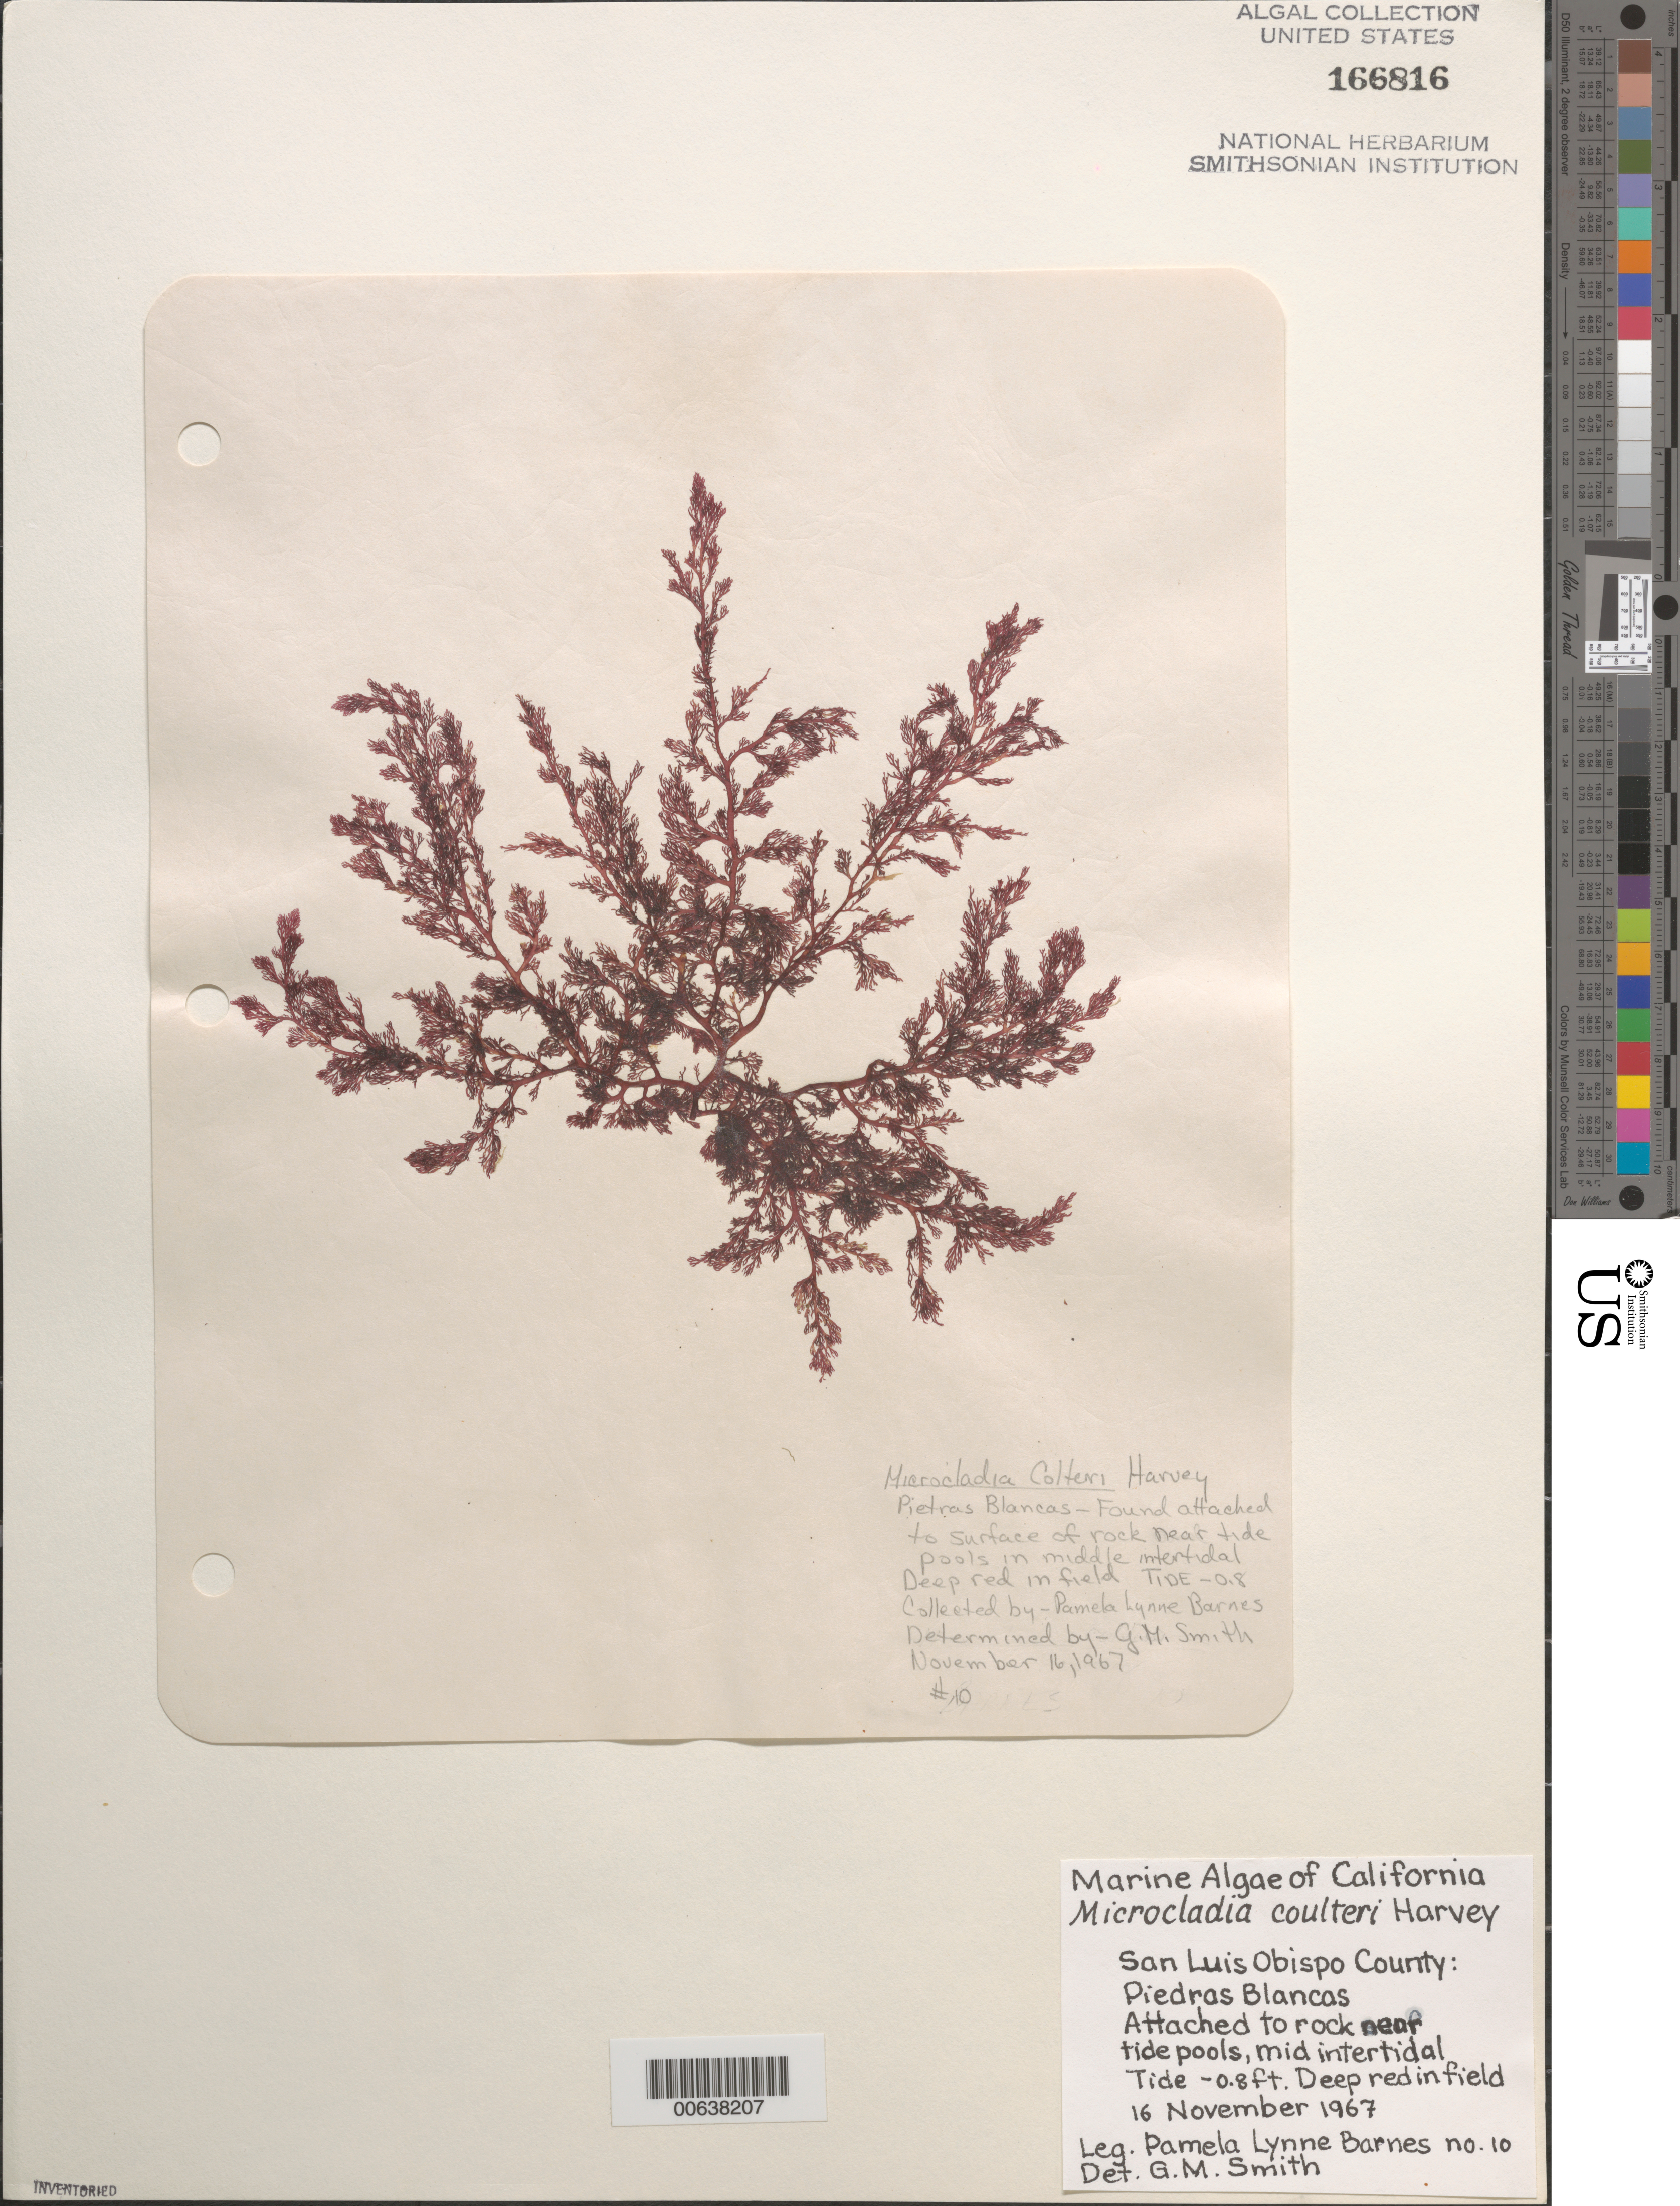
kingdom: Plantae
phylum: Rhodophyta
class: Florideophyceae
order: Ceramiales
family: Ceramiaceae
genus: Microcladia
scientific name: Microcladia coulteri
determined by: Smith, G. M.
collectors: P. Barnes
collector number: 10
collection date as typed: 16 Nov 1967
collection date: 1967-11-16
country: United States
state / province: California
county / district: San Luis Obispo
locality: Piedras Blancas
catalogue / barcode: US 166816